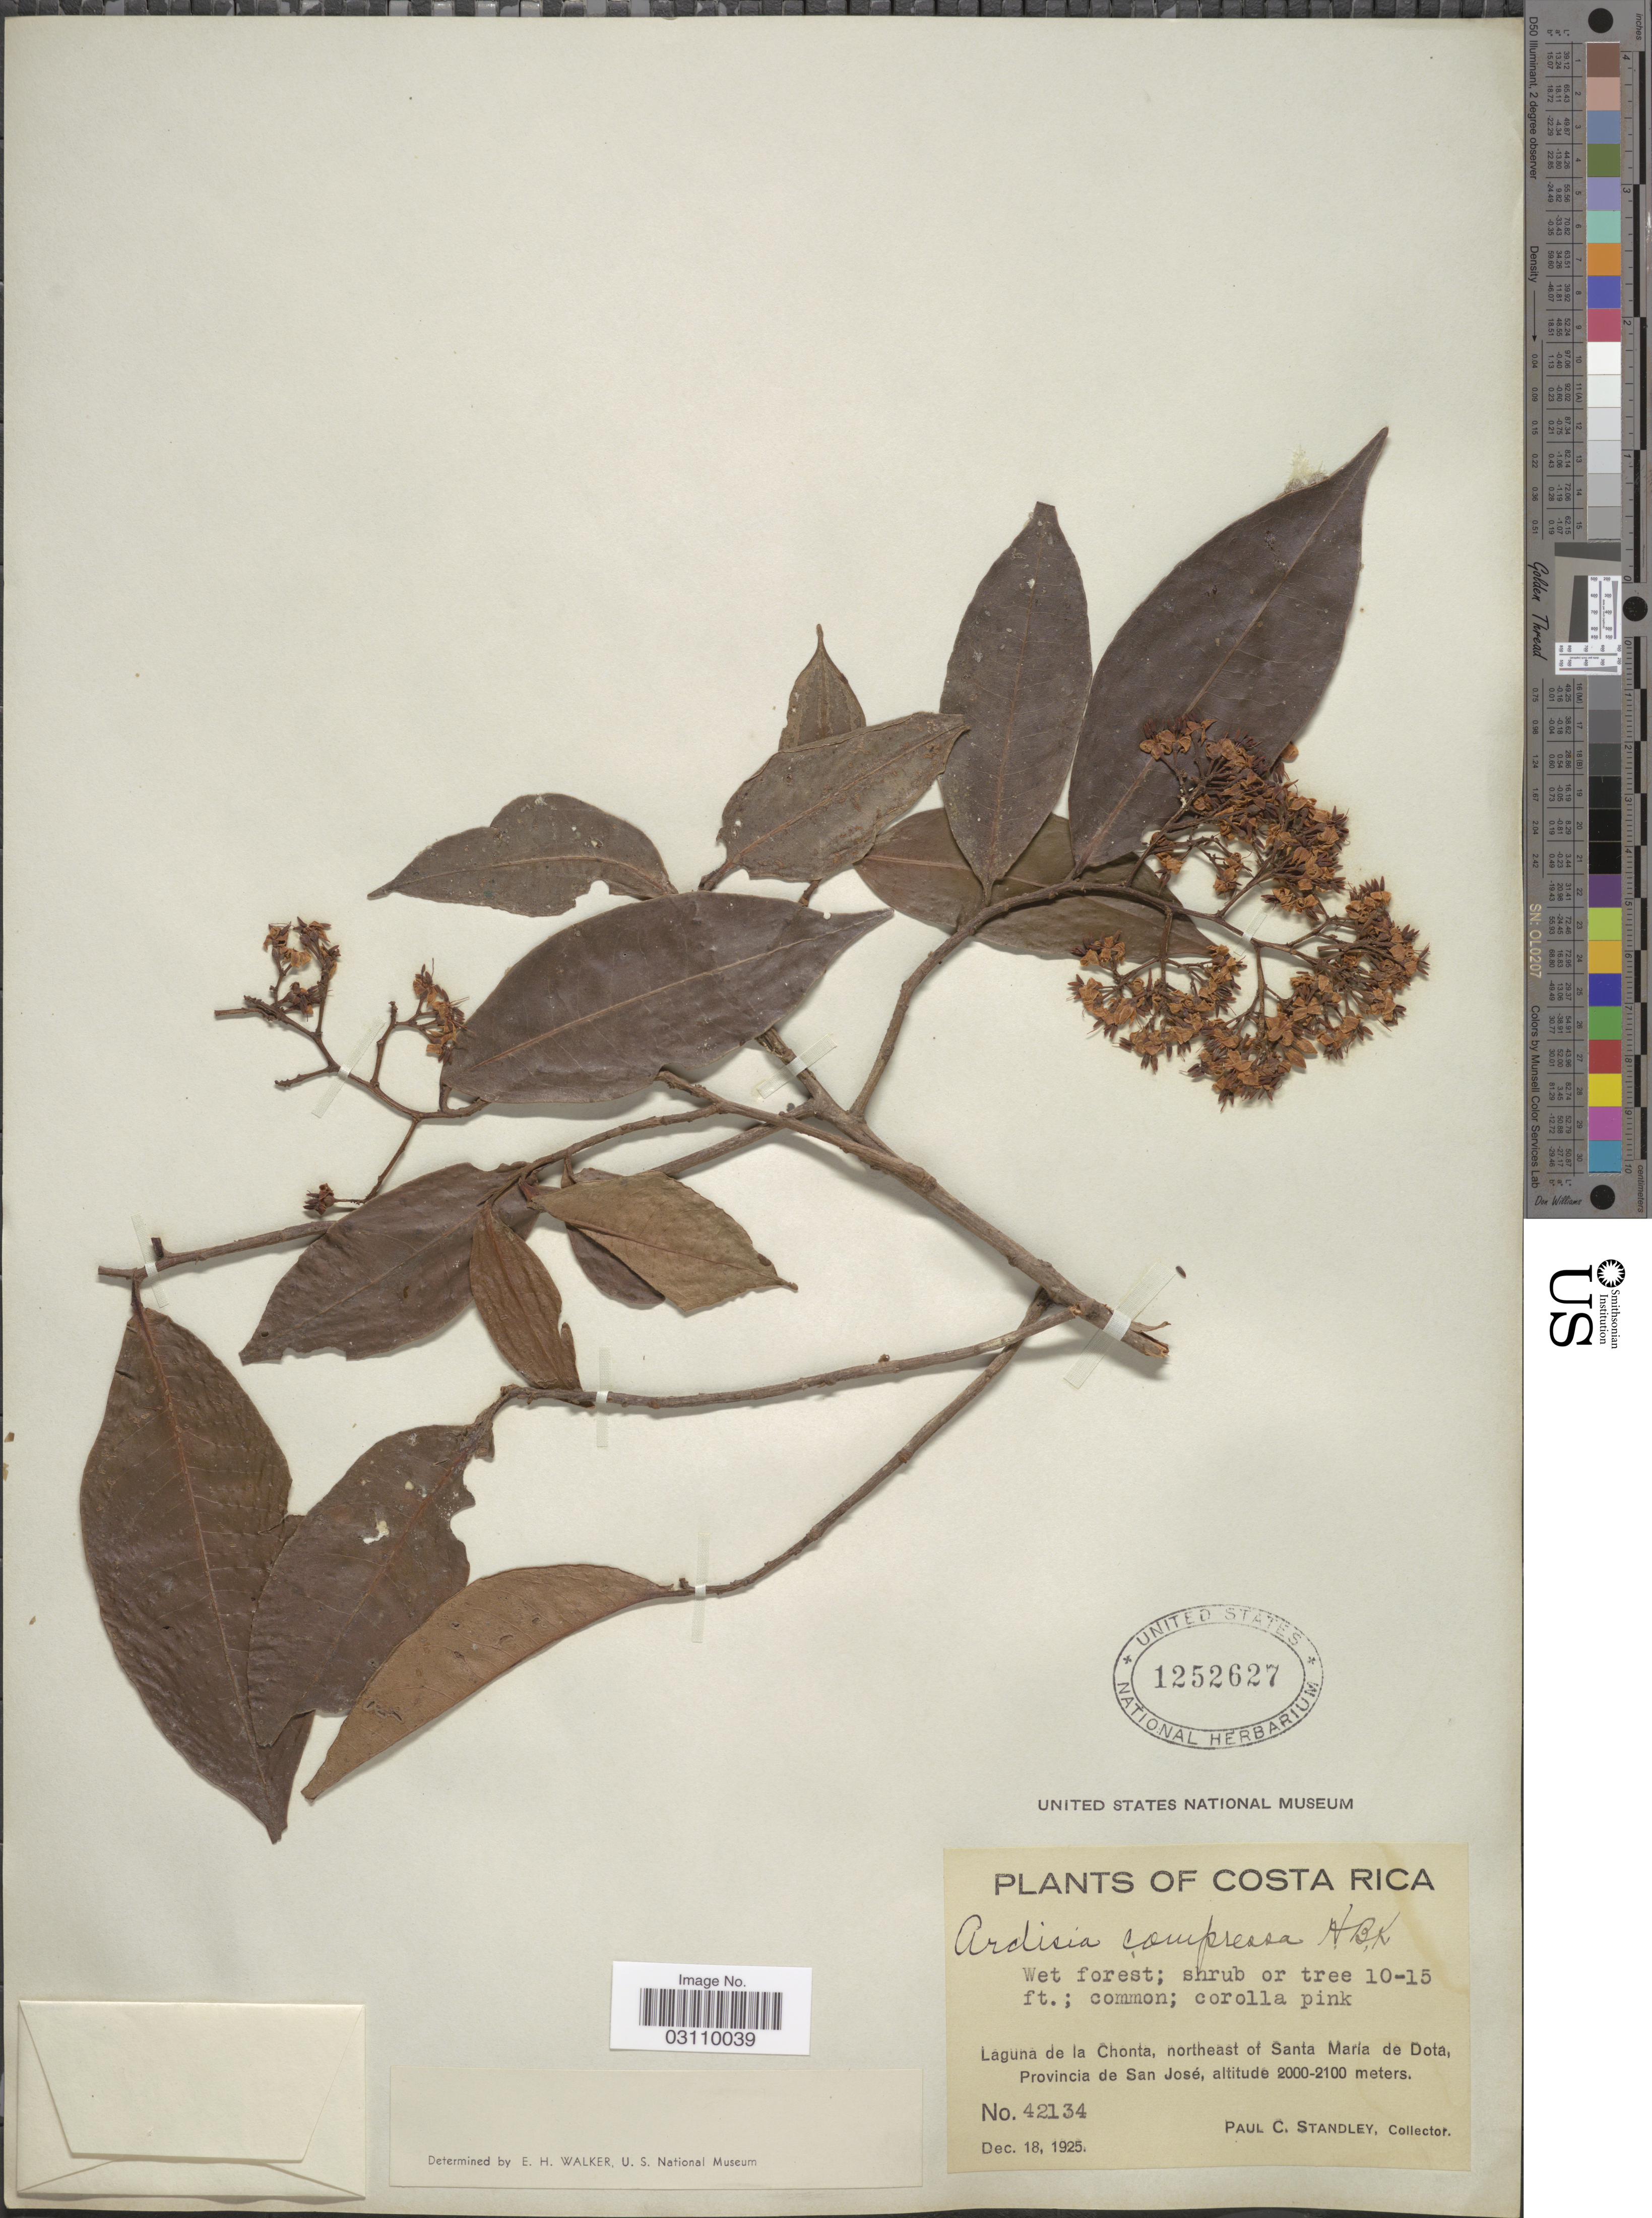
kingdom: Plantae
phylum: Tracheophyta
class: Magnoliopsida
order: Ericales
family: Primulaceae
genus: Ardisia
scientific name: Ardisia compressa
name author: Kunth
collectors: P. C. Standley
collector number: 42134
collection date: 1925-12-18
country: Costa Rica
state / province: San José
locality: Laguna de la Chonta, northeast of Santa María de Dota.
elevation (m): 2000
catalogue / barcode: US 1252627